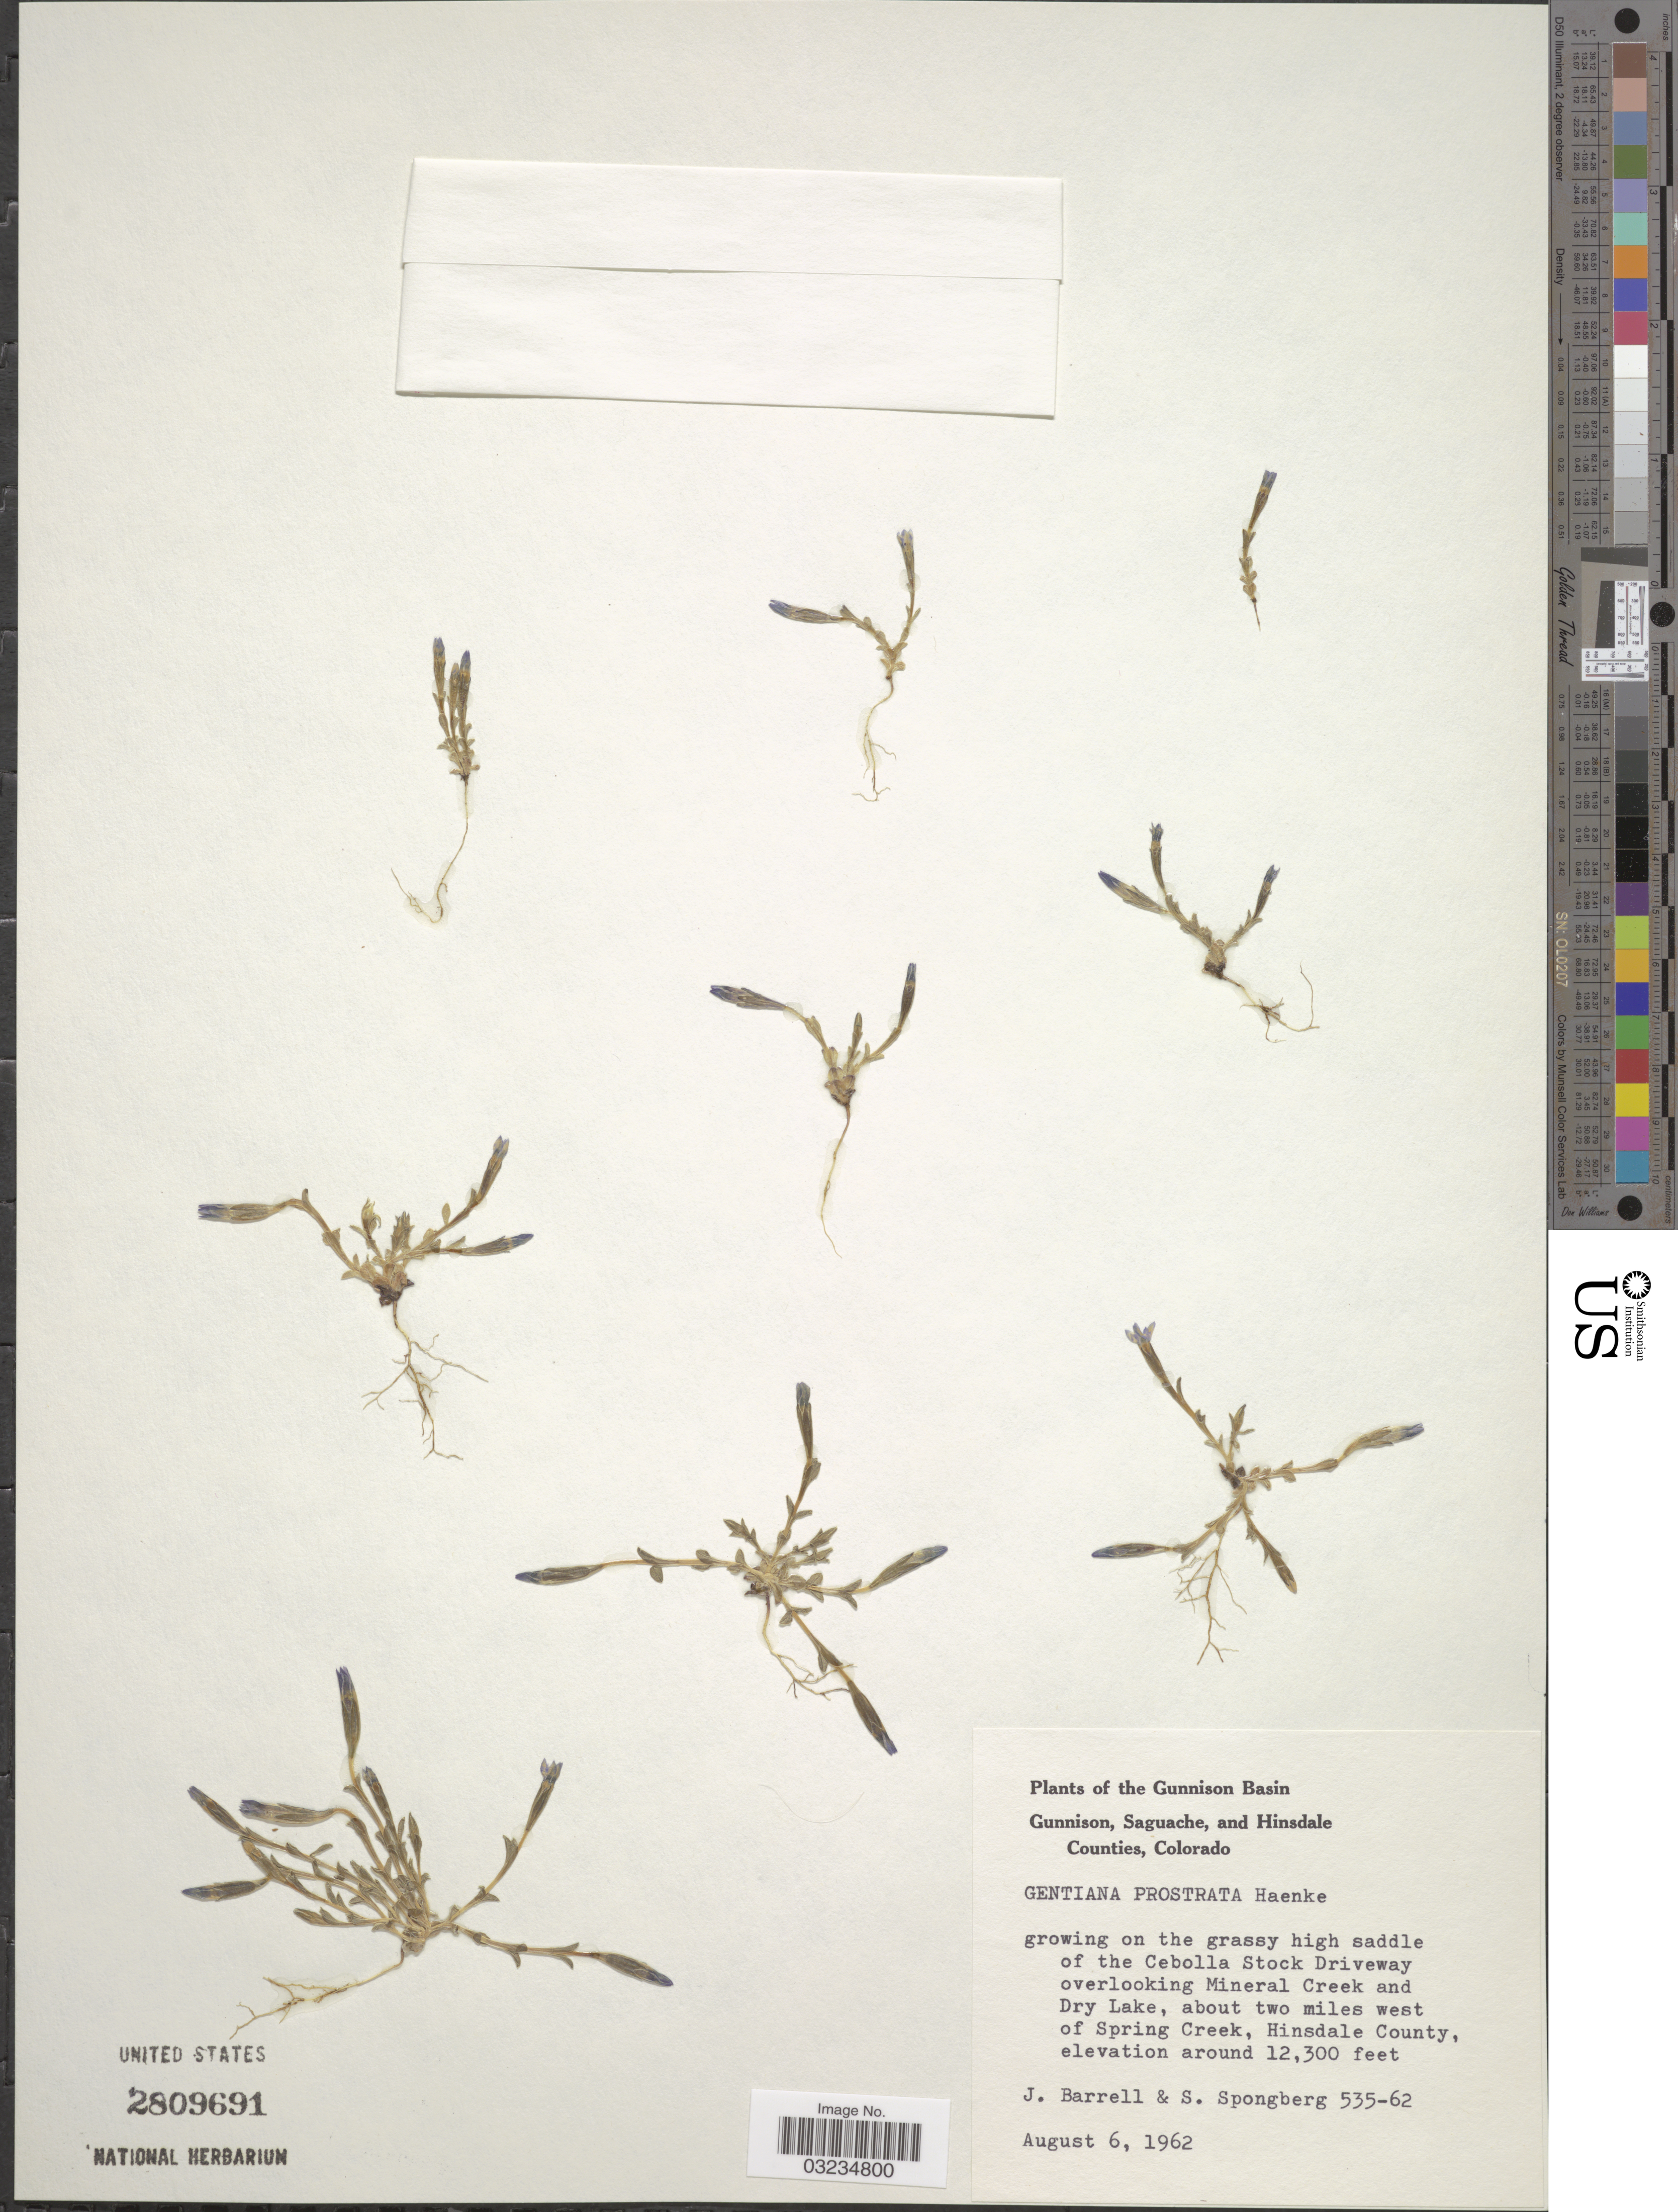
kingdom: Plantae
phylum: Tracheophyta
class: Magnoliopsida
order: Gentianales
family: Gentianaceae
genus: Gentiana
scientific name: Gentiana prostrata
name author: Haenke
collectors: J. Barrell & S. A.Spongberg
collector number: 535-62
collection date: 1962-08-06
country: United States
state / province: Colorado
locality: Gunnison Basin. On the grassy high saddle of the Cebolla Stock Driveway overlooking Mineral Creek and Dry Lake, about two miles west of Spring Creek, Hinsdale County.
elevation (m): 3749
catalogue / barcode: US 2809691